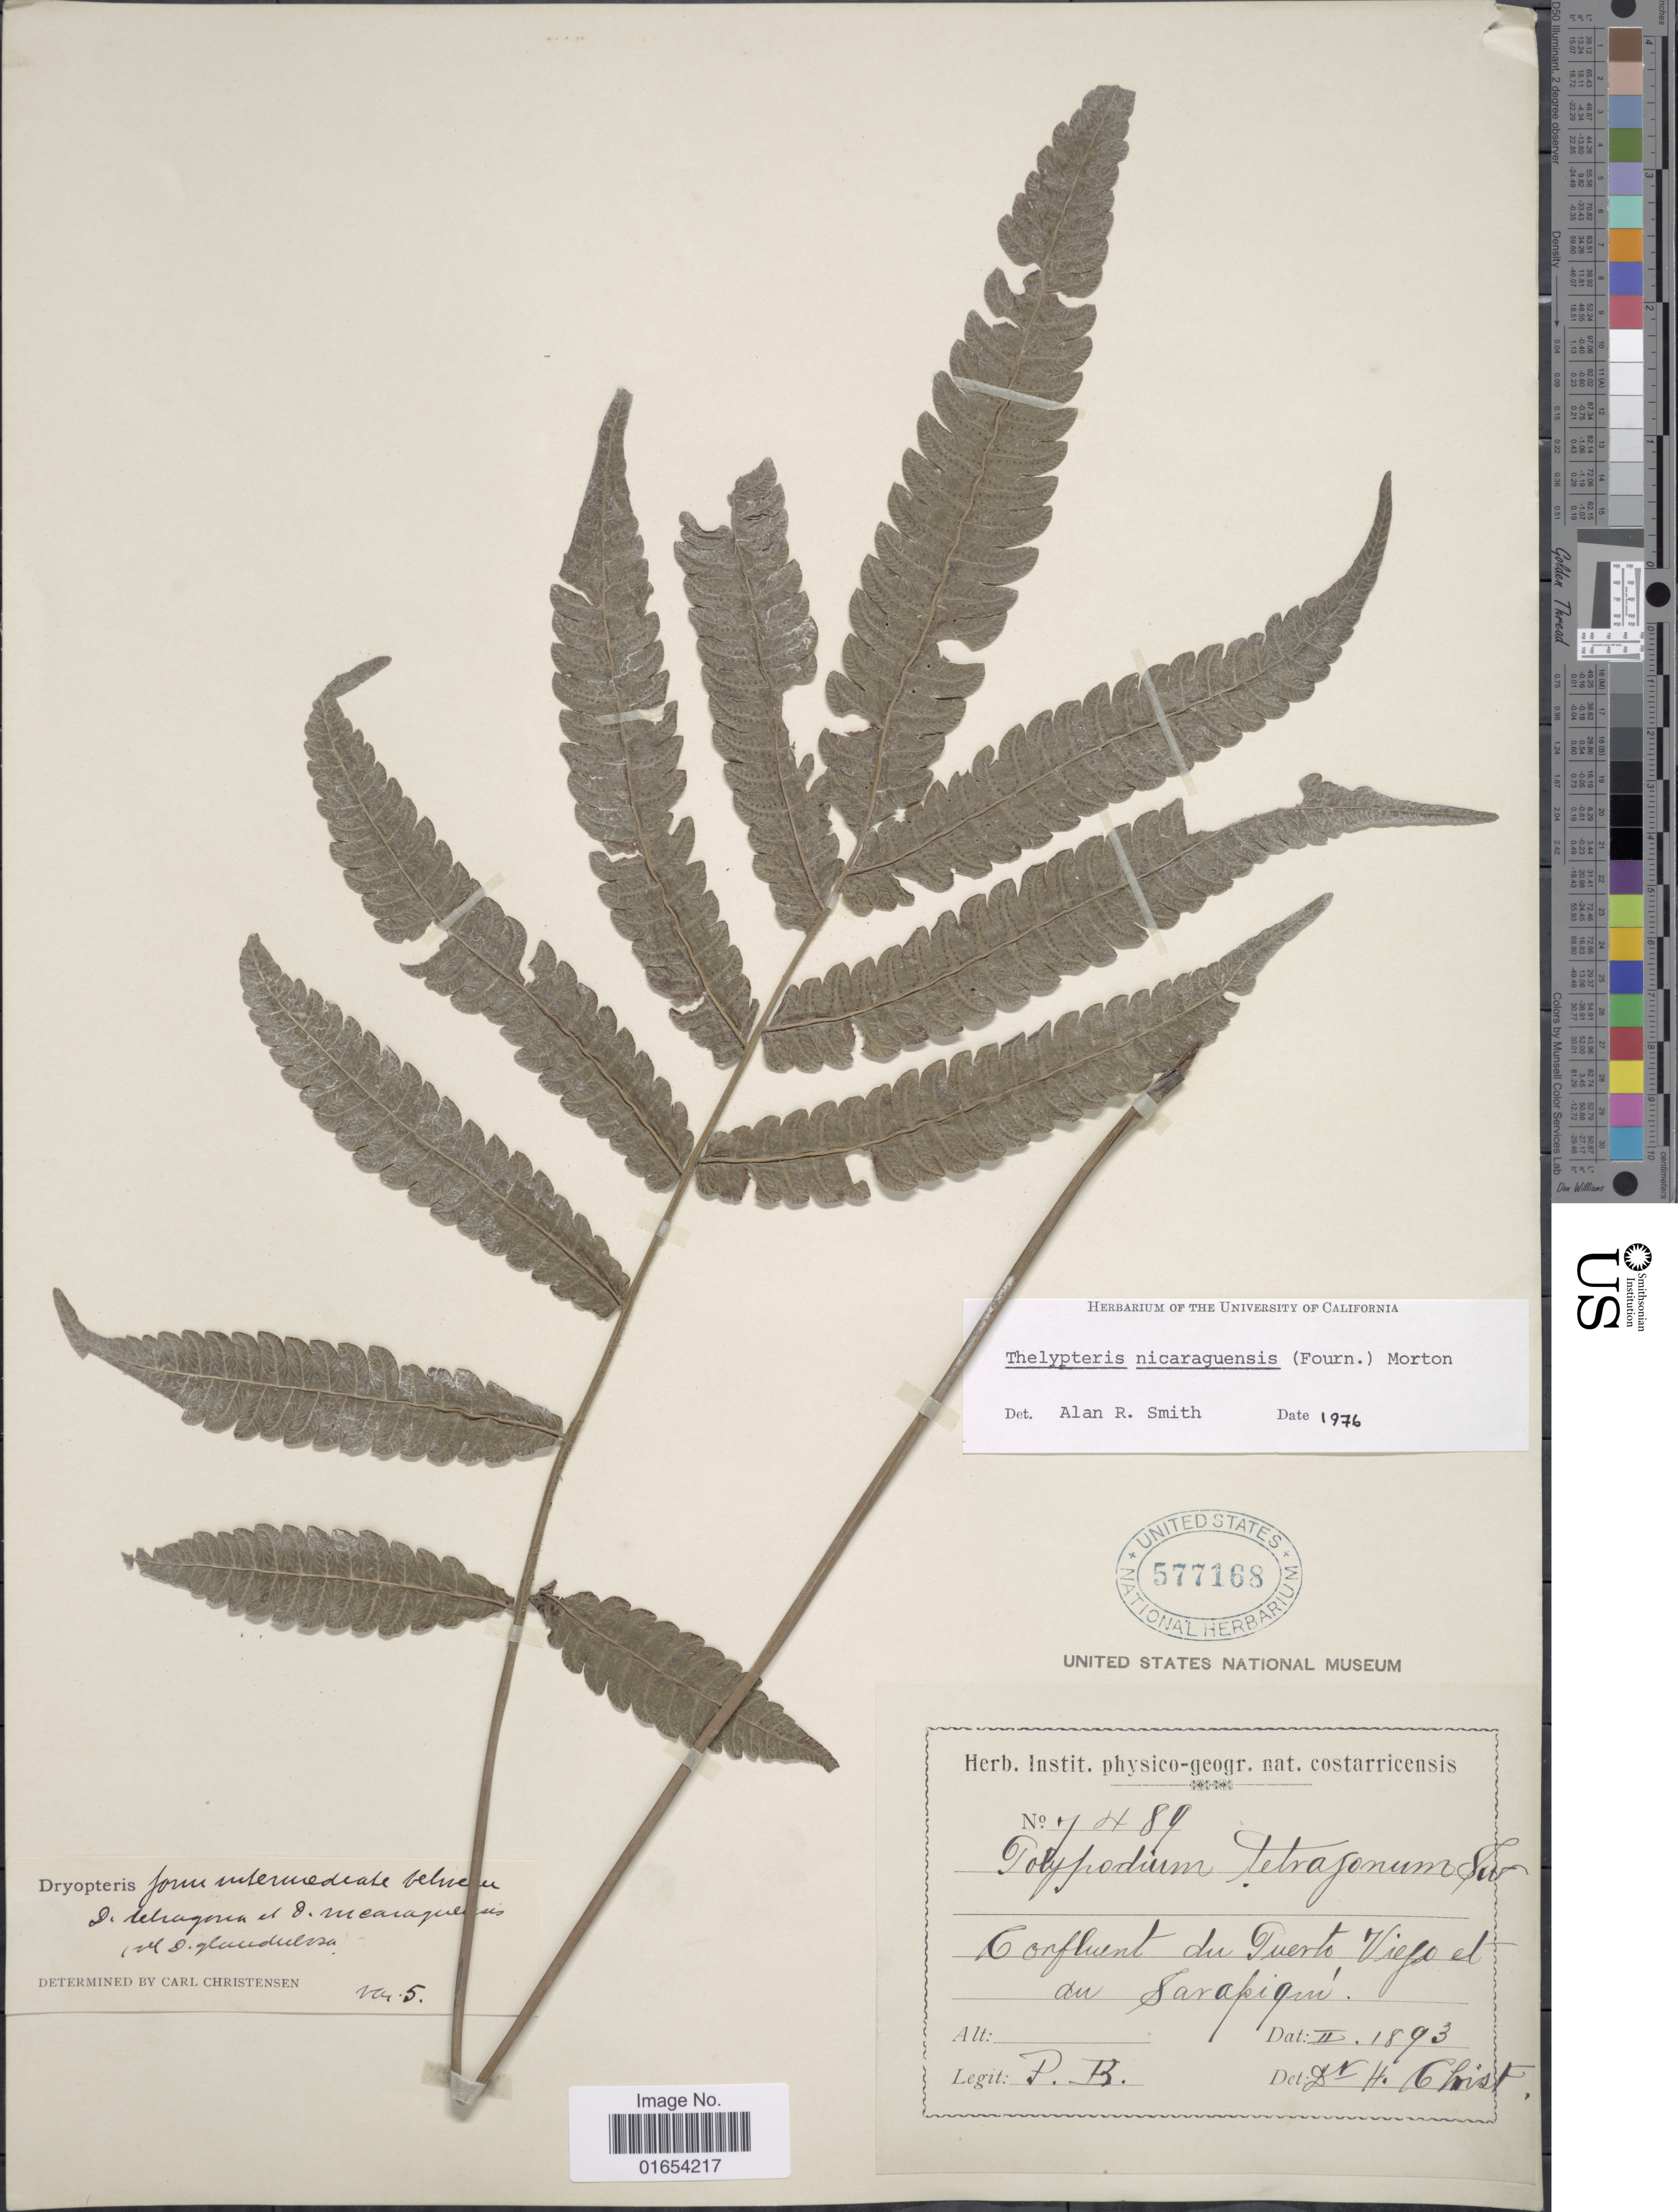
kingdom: Plantae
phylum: Tracheophyta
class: Polypodiopsida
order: Polypodiales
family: Thelypteridaceae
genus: Goniopteris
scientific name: Goniopteris nicaraguensis (C. Chr.) comb. nov., ined 2015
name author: (C. Chr.)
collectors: P. B.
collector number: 7489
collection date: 1893-02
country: Costa Rica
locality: Confluent du Puerto Viejo et du Sarapiqui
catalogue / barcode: US 577168